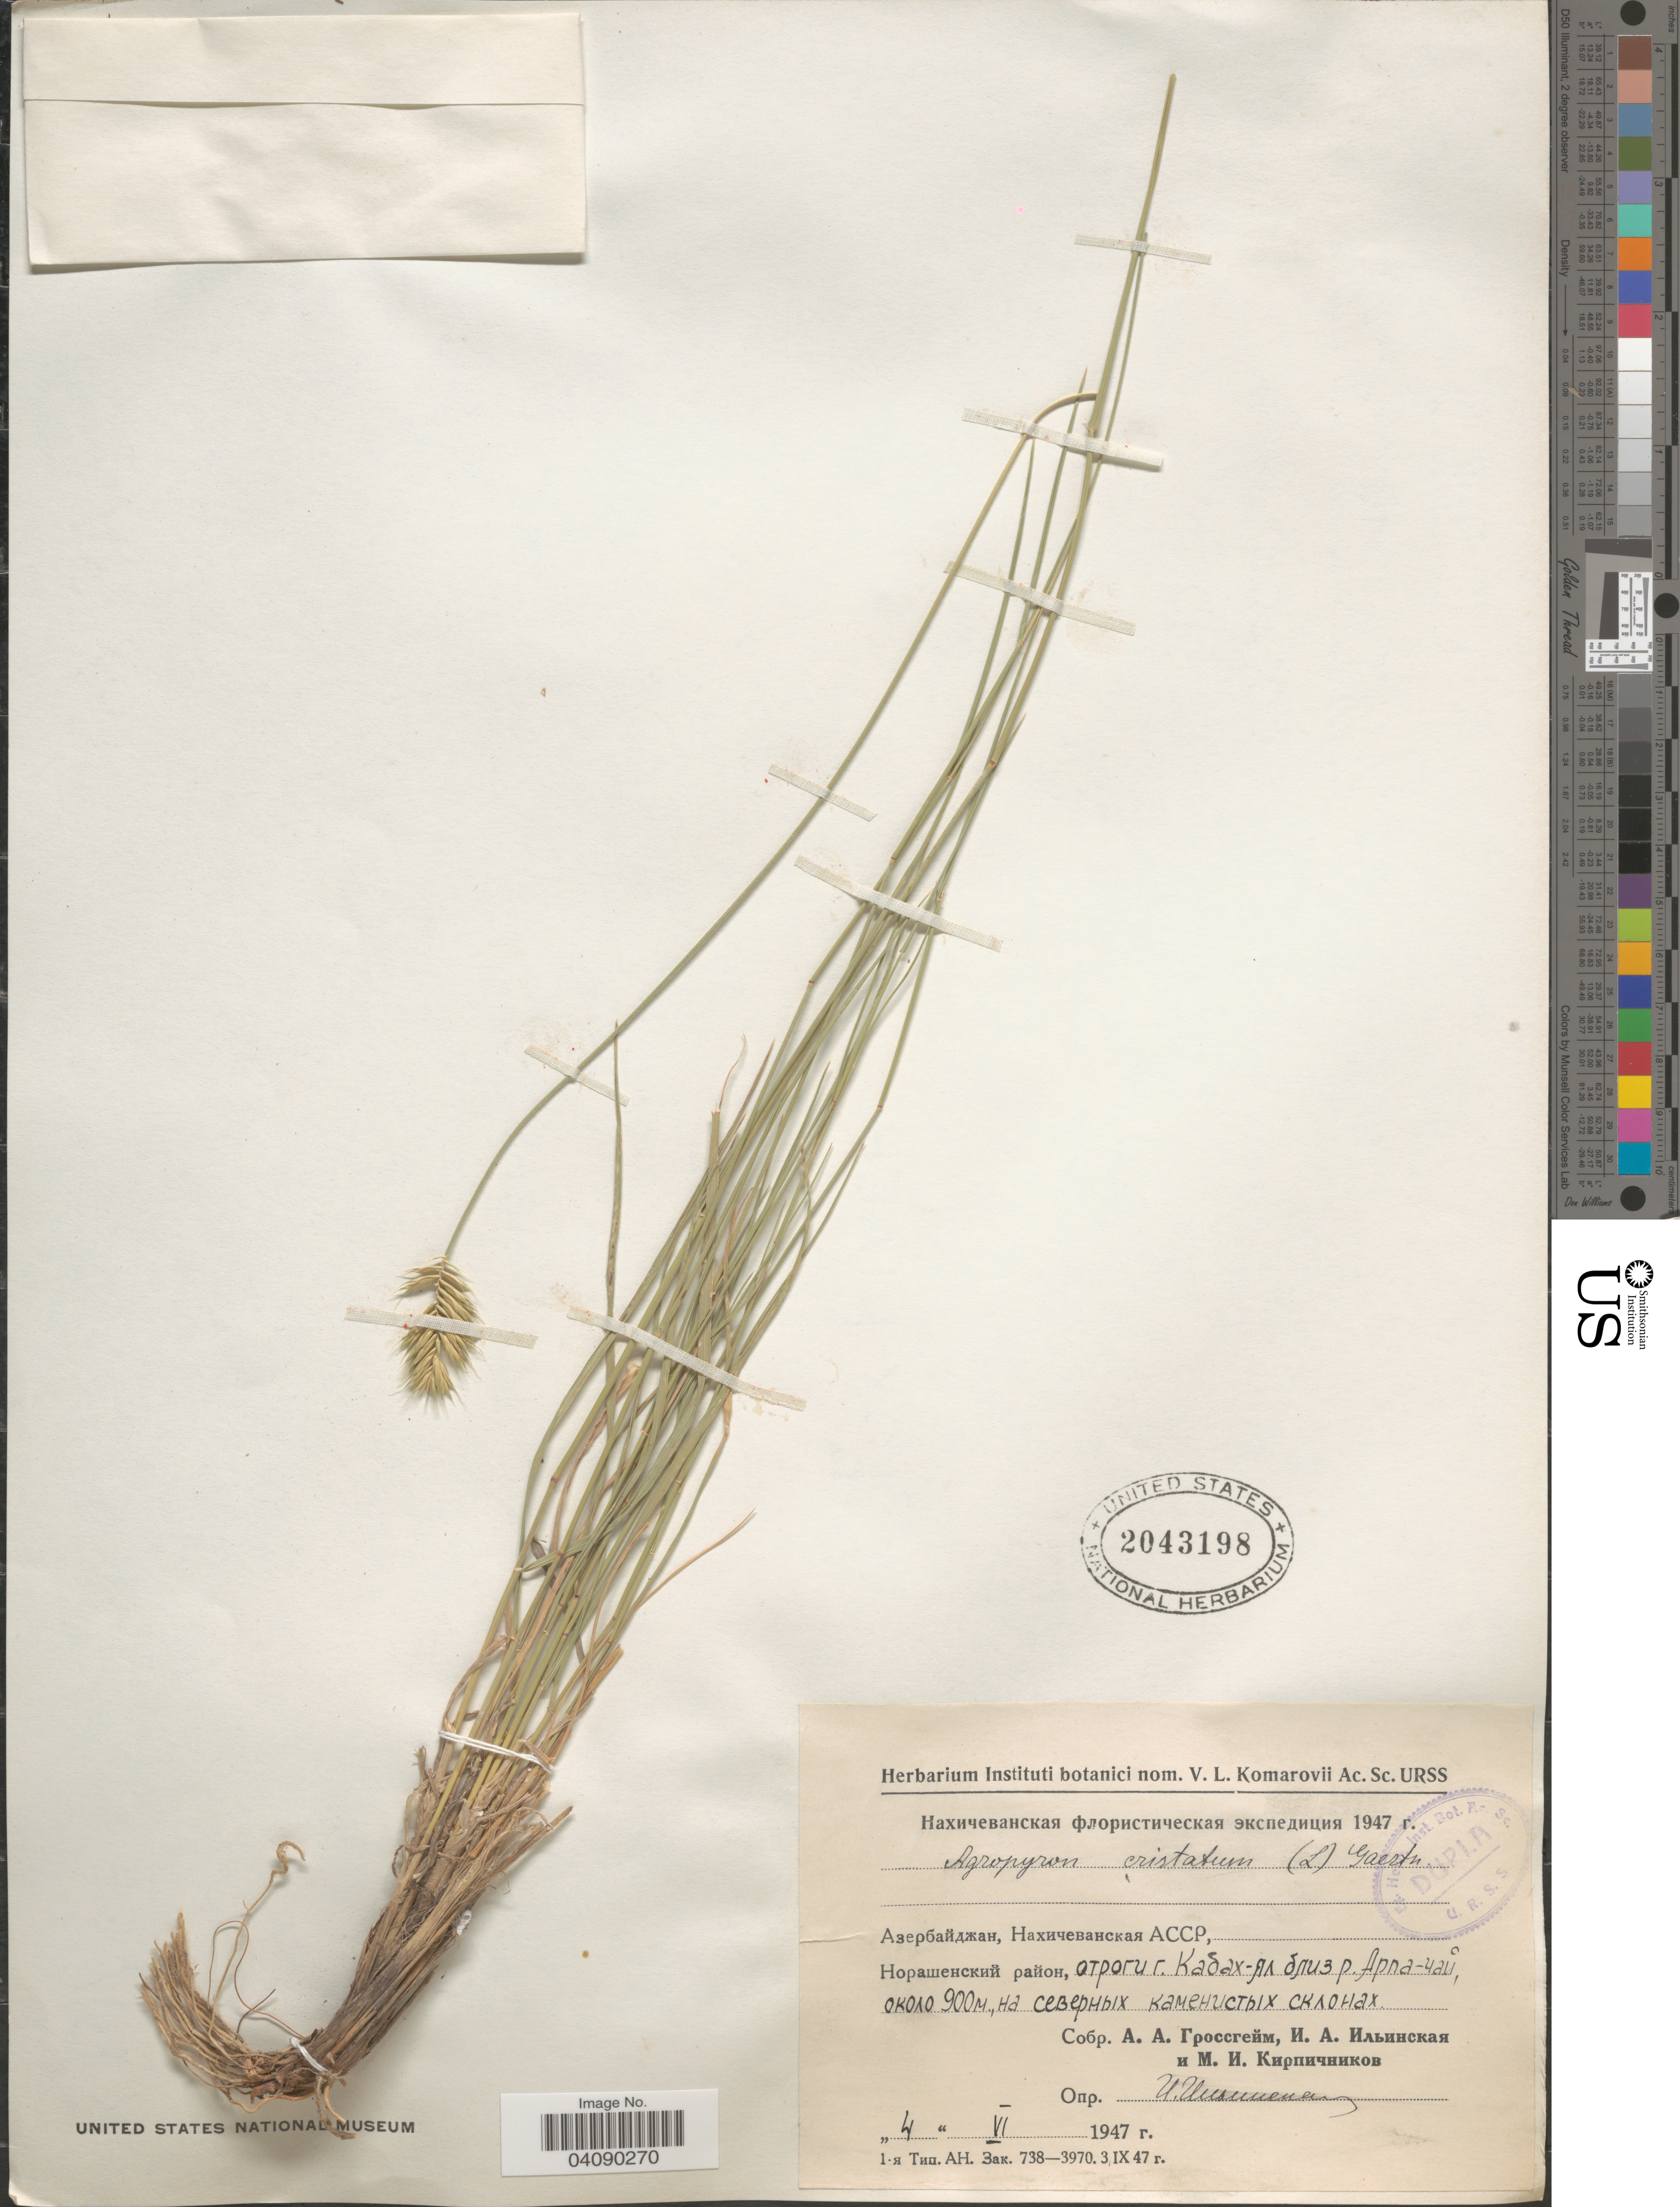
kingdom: Plantae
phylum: Tracheophyta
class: Liliopsida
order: Poales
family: Poaceae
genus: Agropyron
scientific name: Agropyron cristatum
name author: (L.) Gaertn.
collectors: A. Grossgeim, I. Ilinskaya & M. Kirpichnikov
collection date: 1947-06-04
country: Azerbaijan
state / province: Nakhchivan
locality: District Sharur, Kabakh-yal Mt, near Arpa-Chai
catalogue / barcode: US 2043198